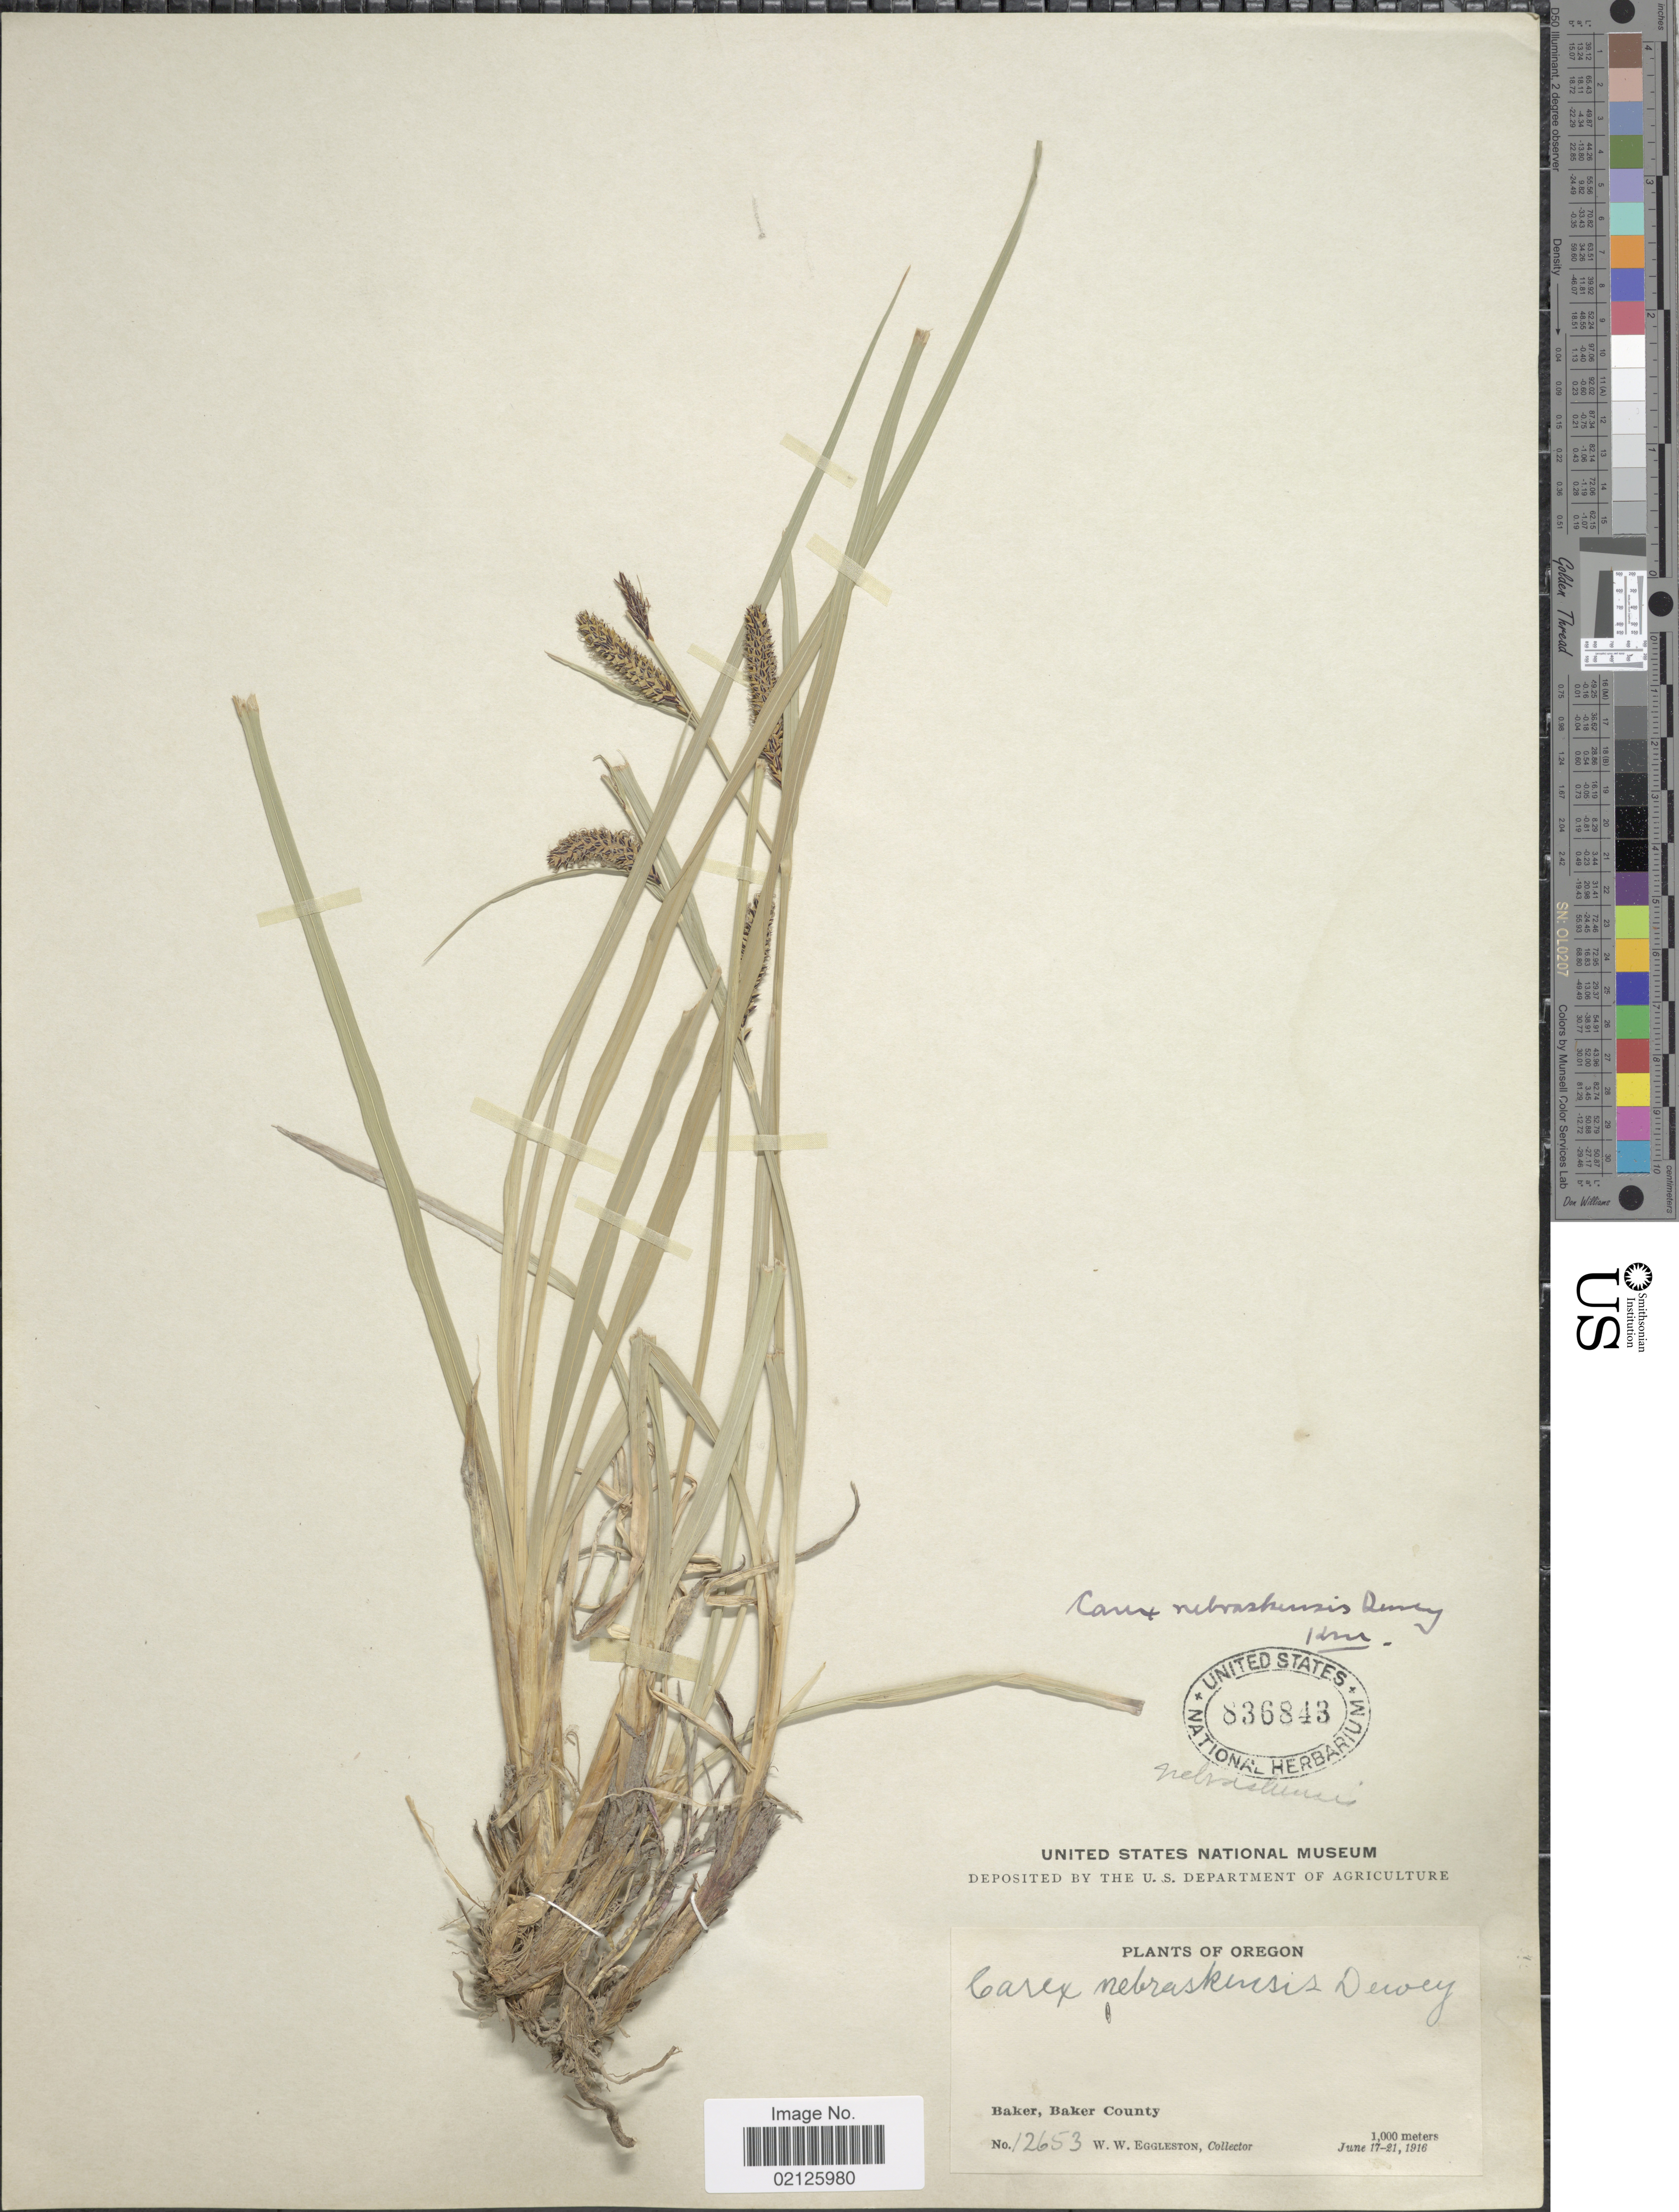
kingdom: Plantae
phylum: Tracheophyta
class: Liliopsida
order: Poales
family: Cyperaceae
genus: Carex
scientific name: Carex nebrascensis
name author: Dewey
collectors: W. W. Eggleston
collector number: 12653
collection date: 1916-06-17/1916-06-21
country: United States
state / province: Oregon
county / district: Baker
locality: Baker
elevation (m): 1000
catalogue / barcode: US 836843